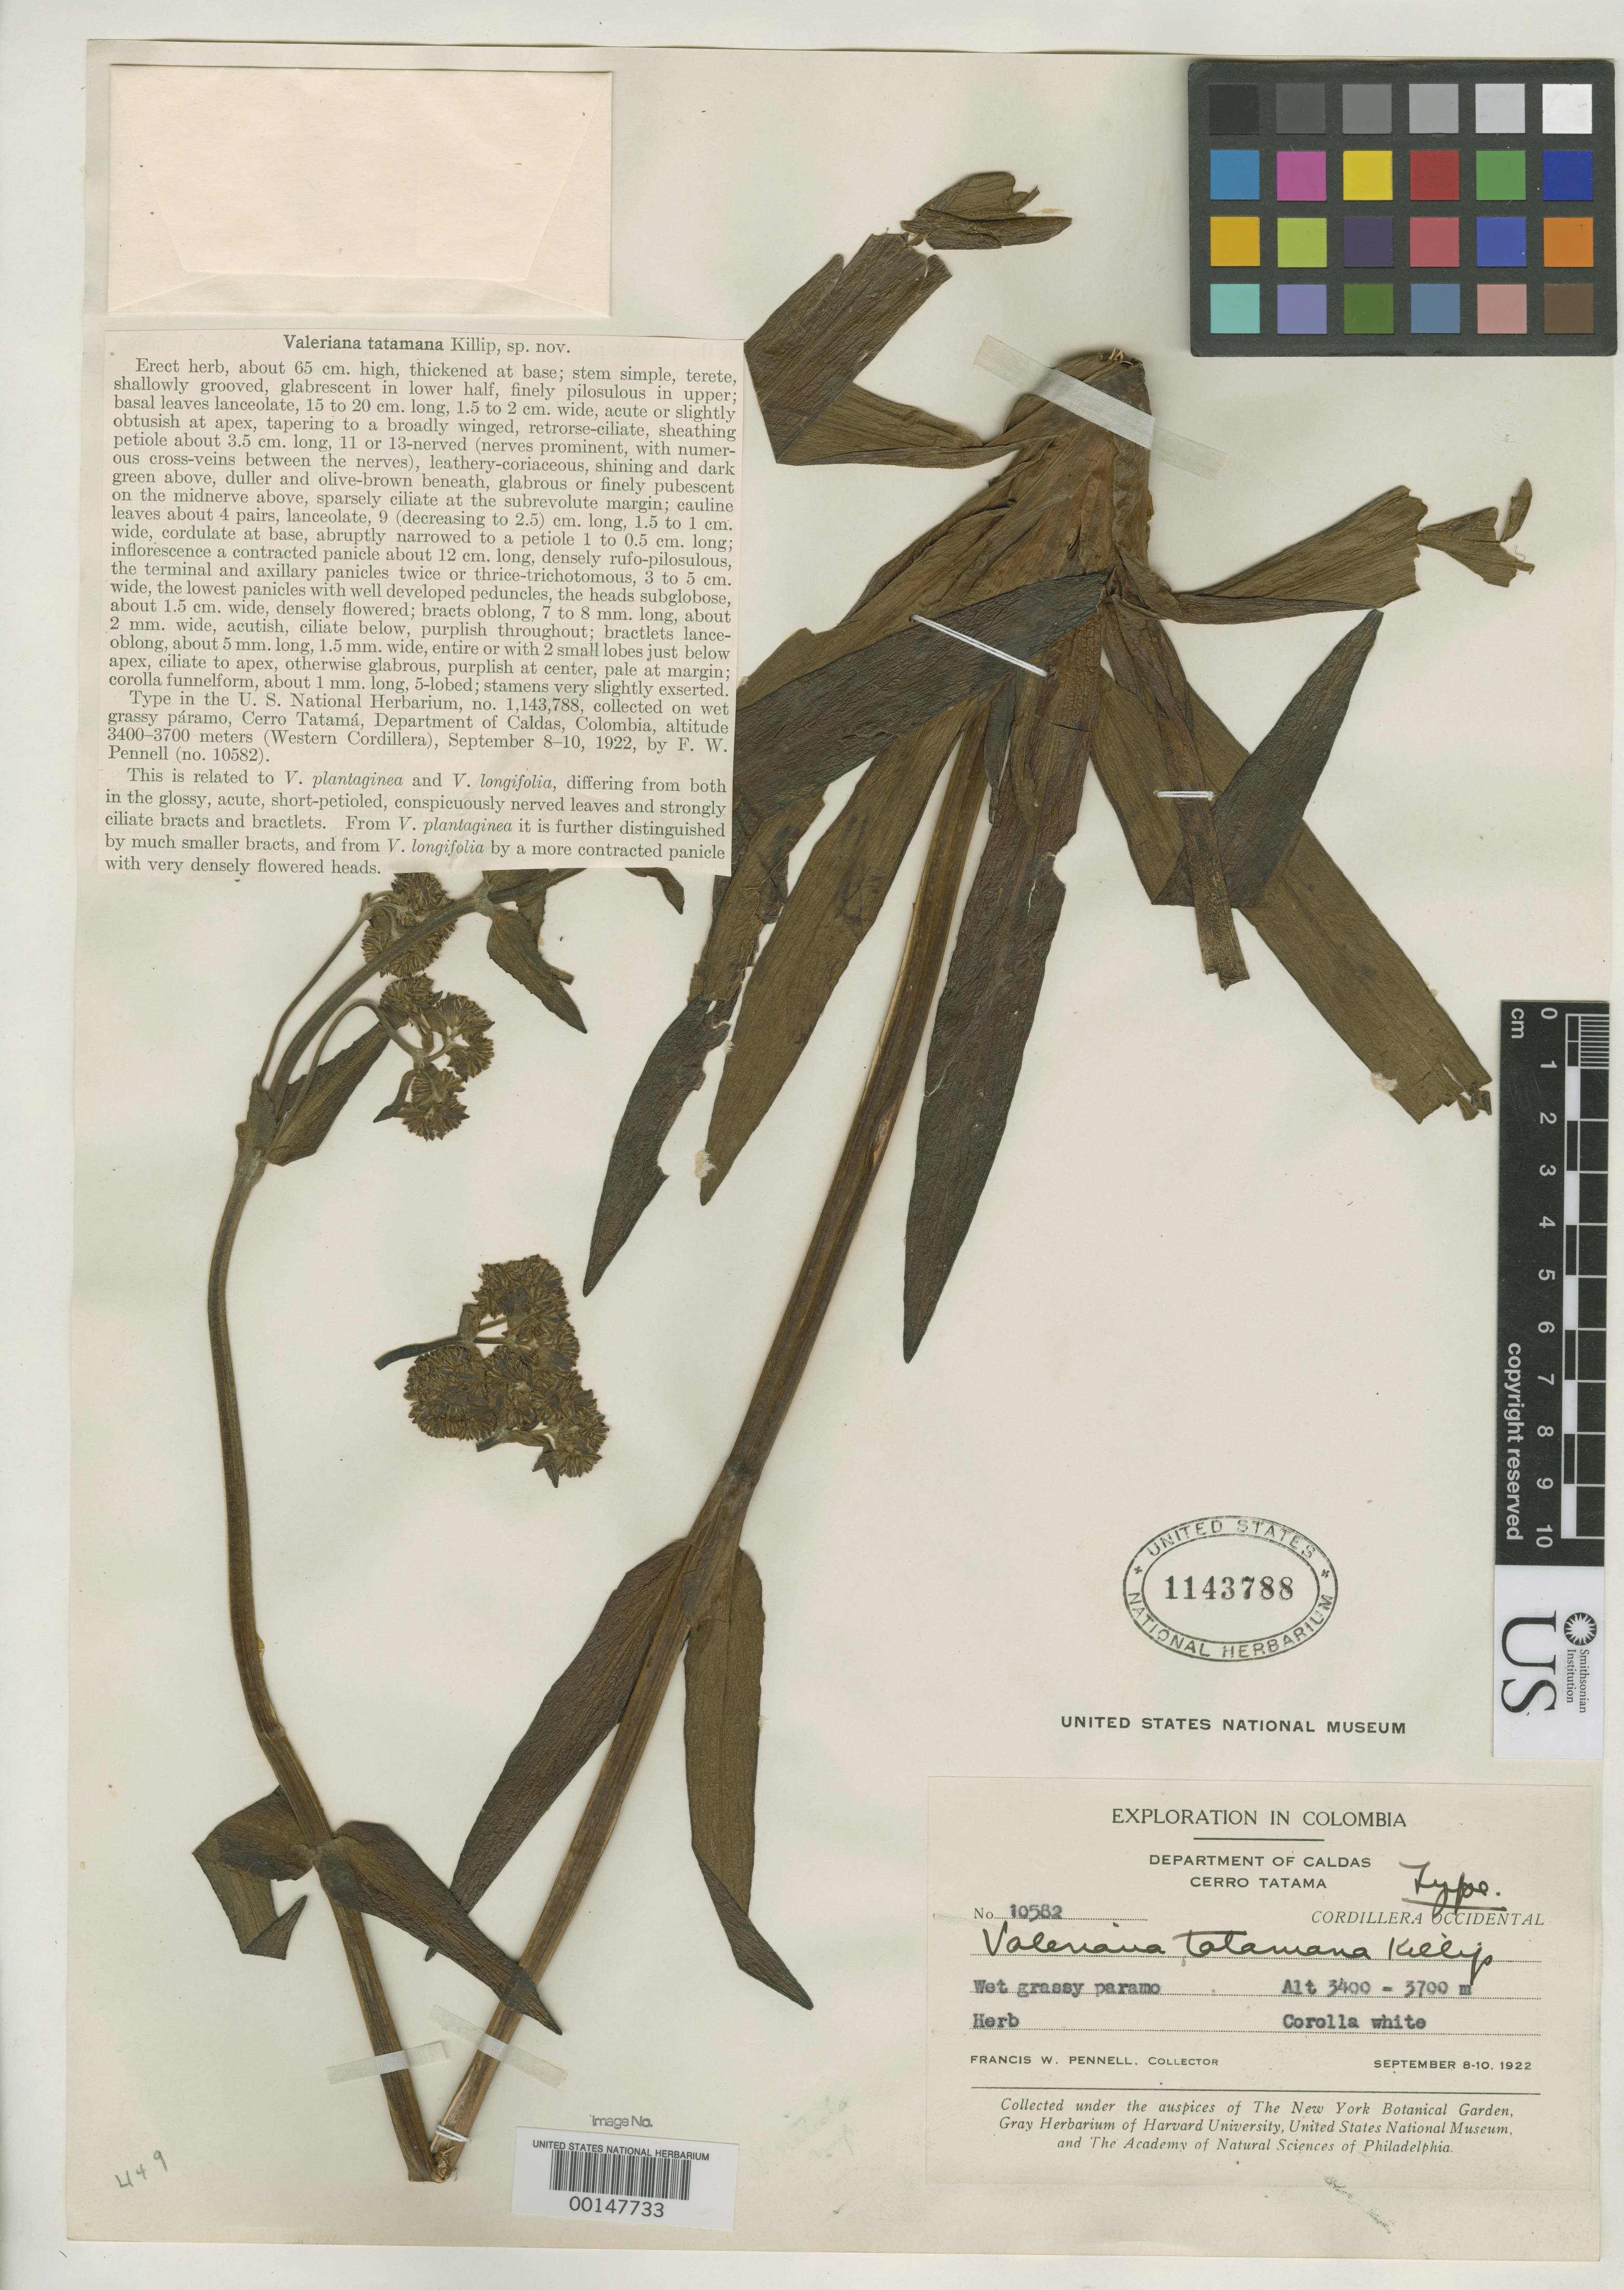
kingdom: Plantae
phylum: Tracheophyta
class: Magnoliopsida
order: Dipsacales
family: Caprifoliaceae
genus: Valeriana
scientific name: Valeriana tatamana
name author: Killip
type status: Holotype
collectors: F. W. Pennell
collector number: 10582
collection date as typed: September 8-10, 1922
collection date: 1922-09-08/1922-09-10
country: Colombia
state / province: Caldas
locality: Department of Caldas, Cerro Tatama.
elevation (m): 3400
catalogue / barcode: US 1143788